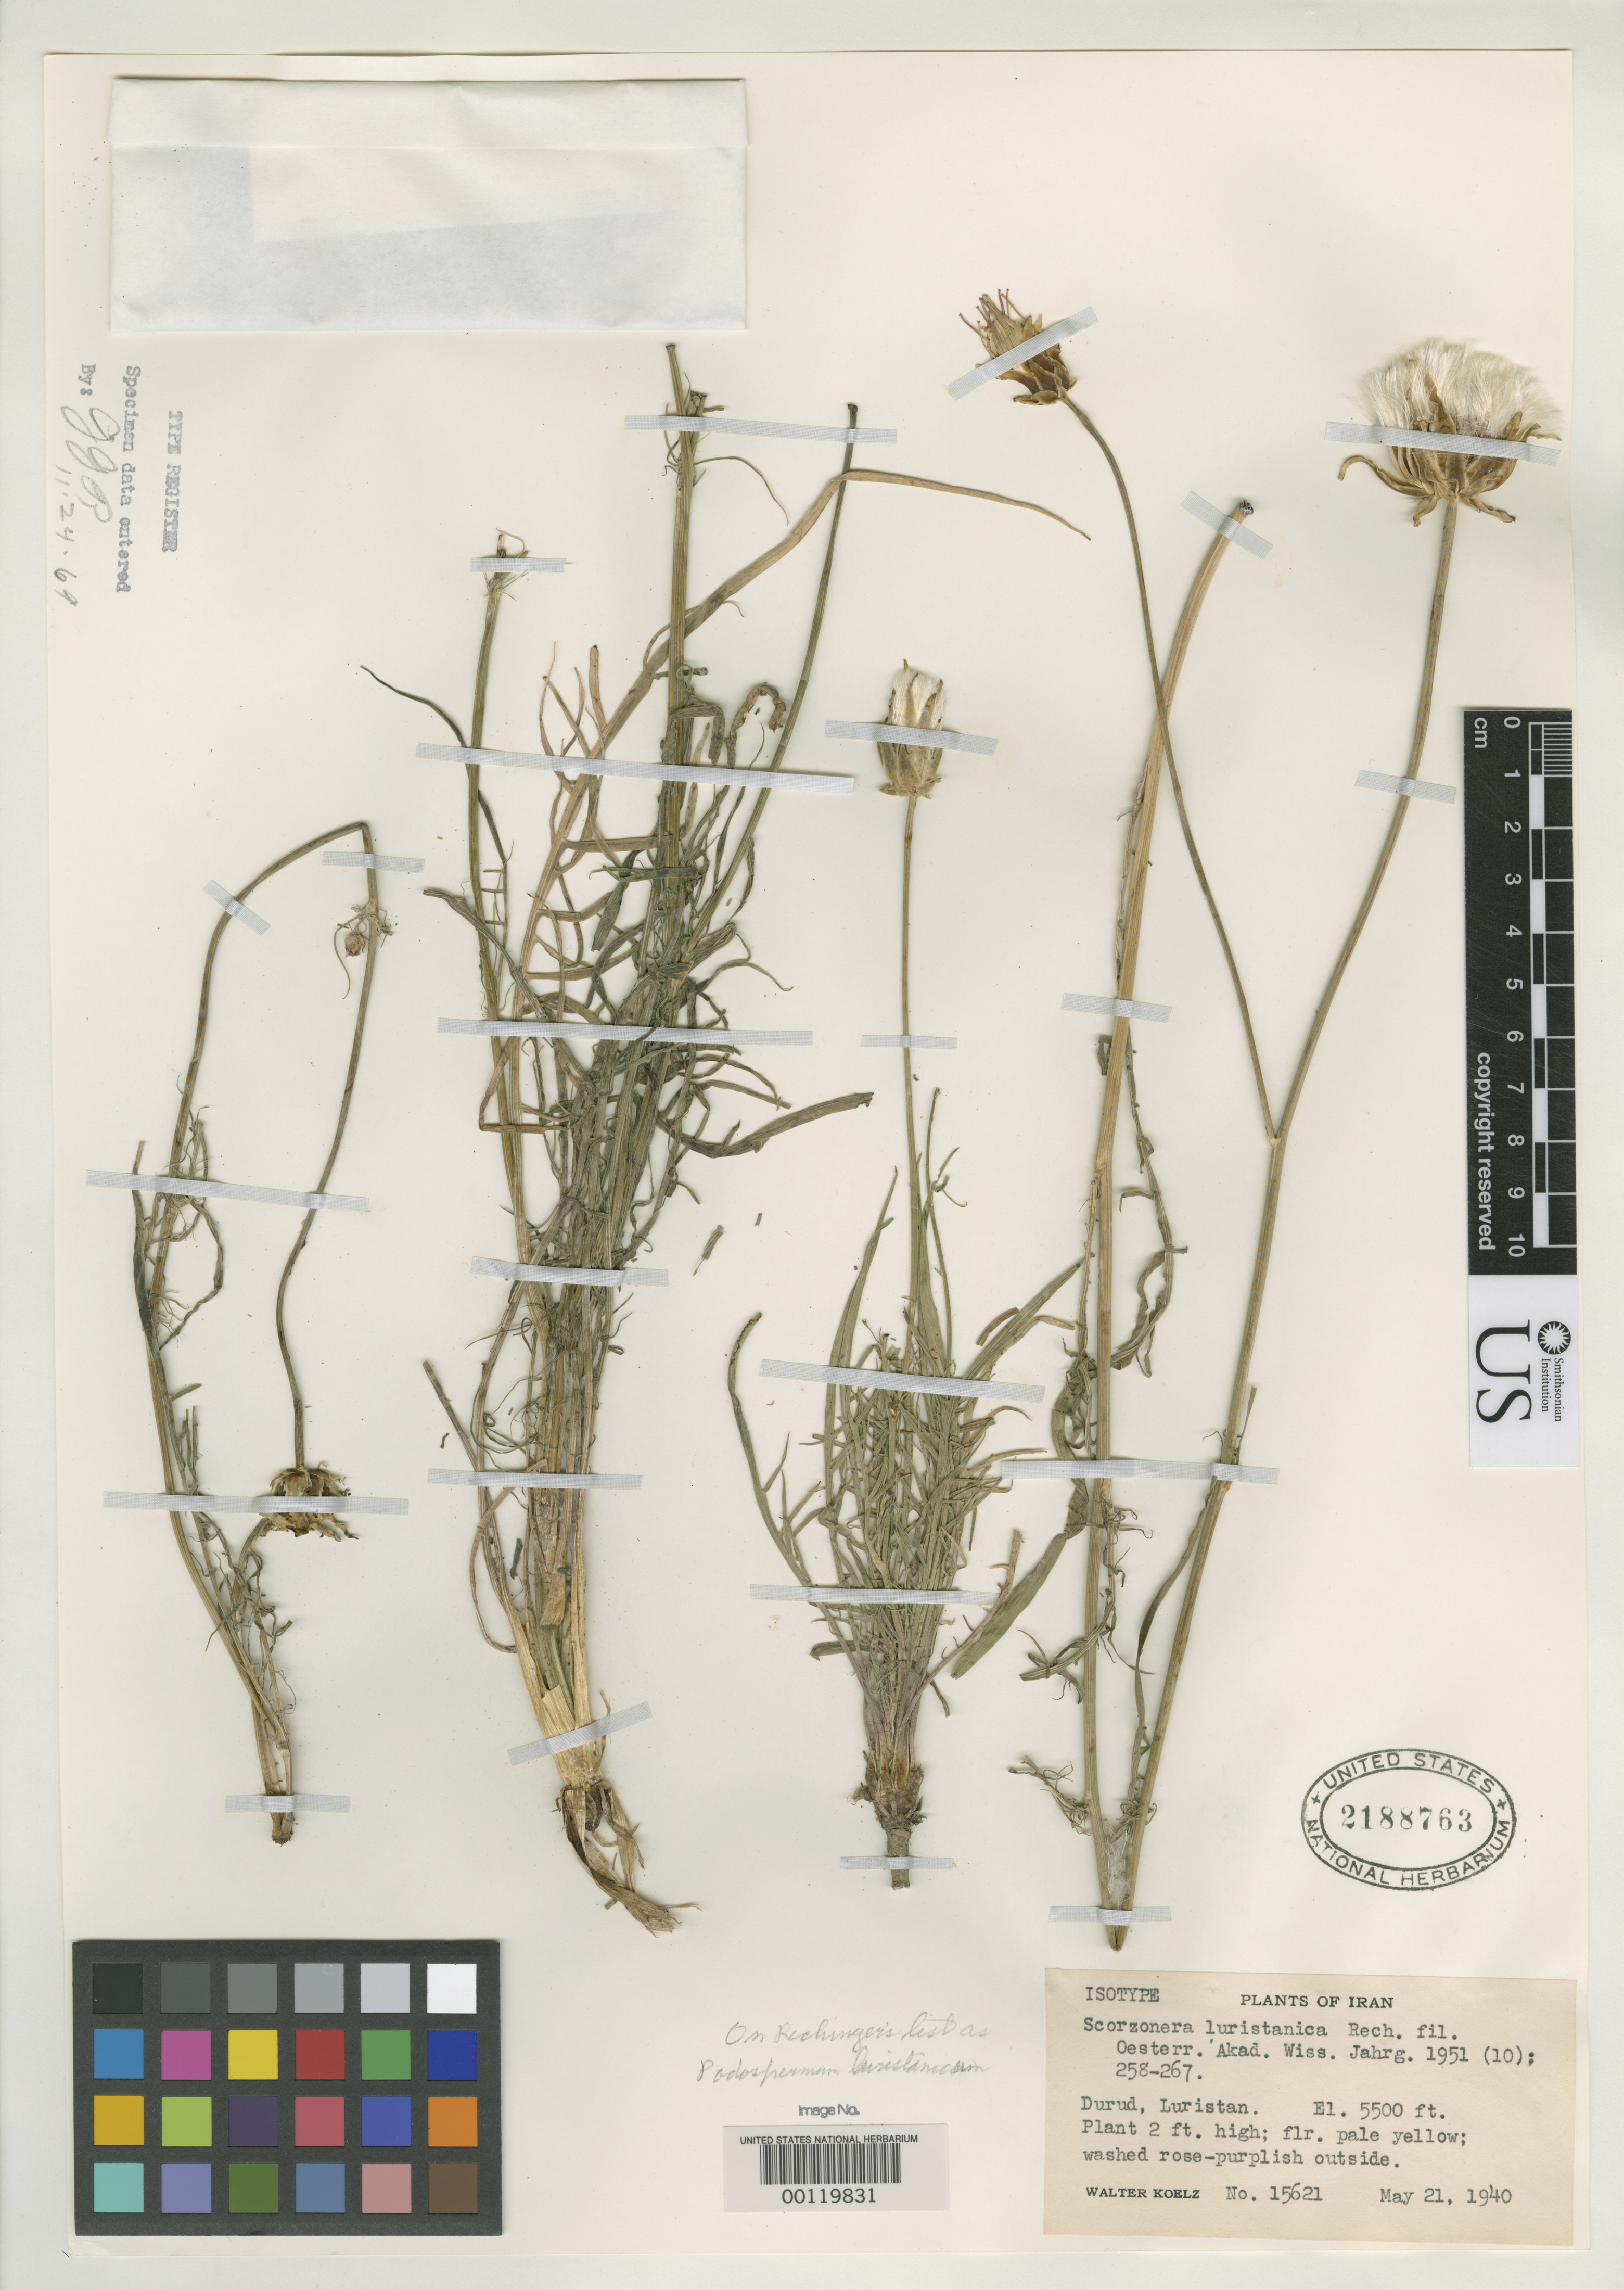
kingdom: Plantae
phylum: Tracheophyta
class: Magnoliopsida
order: Asterales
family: Asteraceae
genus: Scorzonera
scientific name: Scorzonera luristanica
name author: Rech. f.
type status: Isotype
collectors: W. N. Koelz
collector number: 15621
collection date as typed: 21 May 1940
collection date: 1940-05-21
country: Iran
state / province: Lorestan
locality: Durud; alt. 5500 ft.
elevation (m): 1676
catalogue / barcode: US 2188763